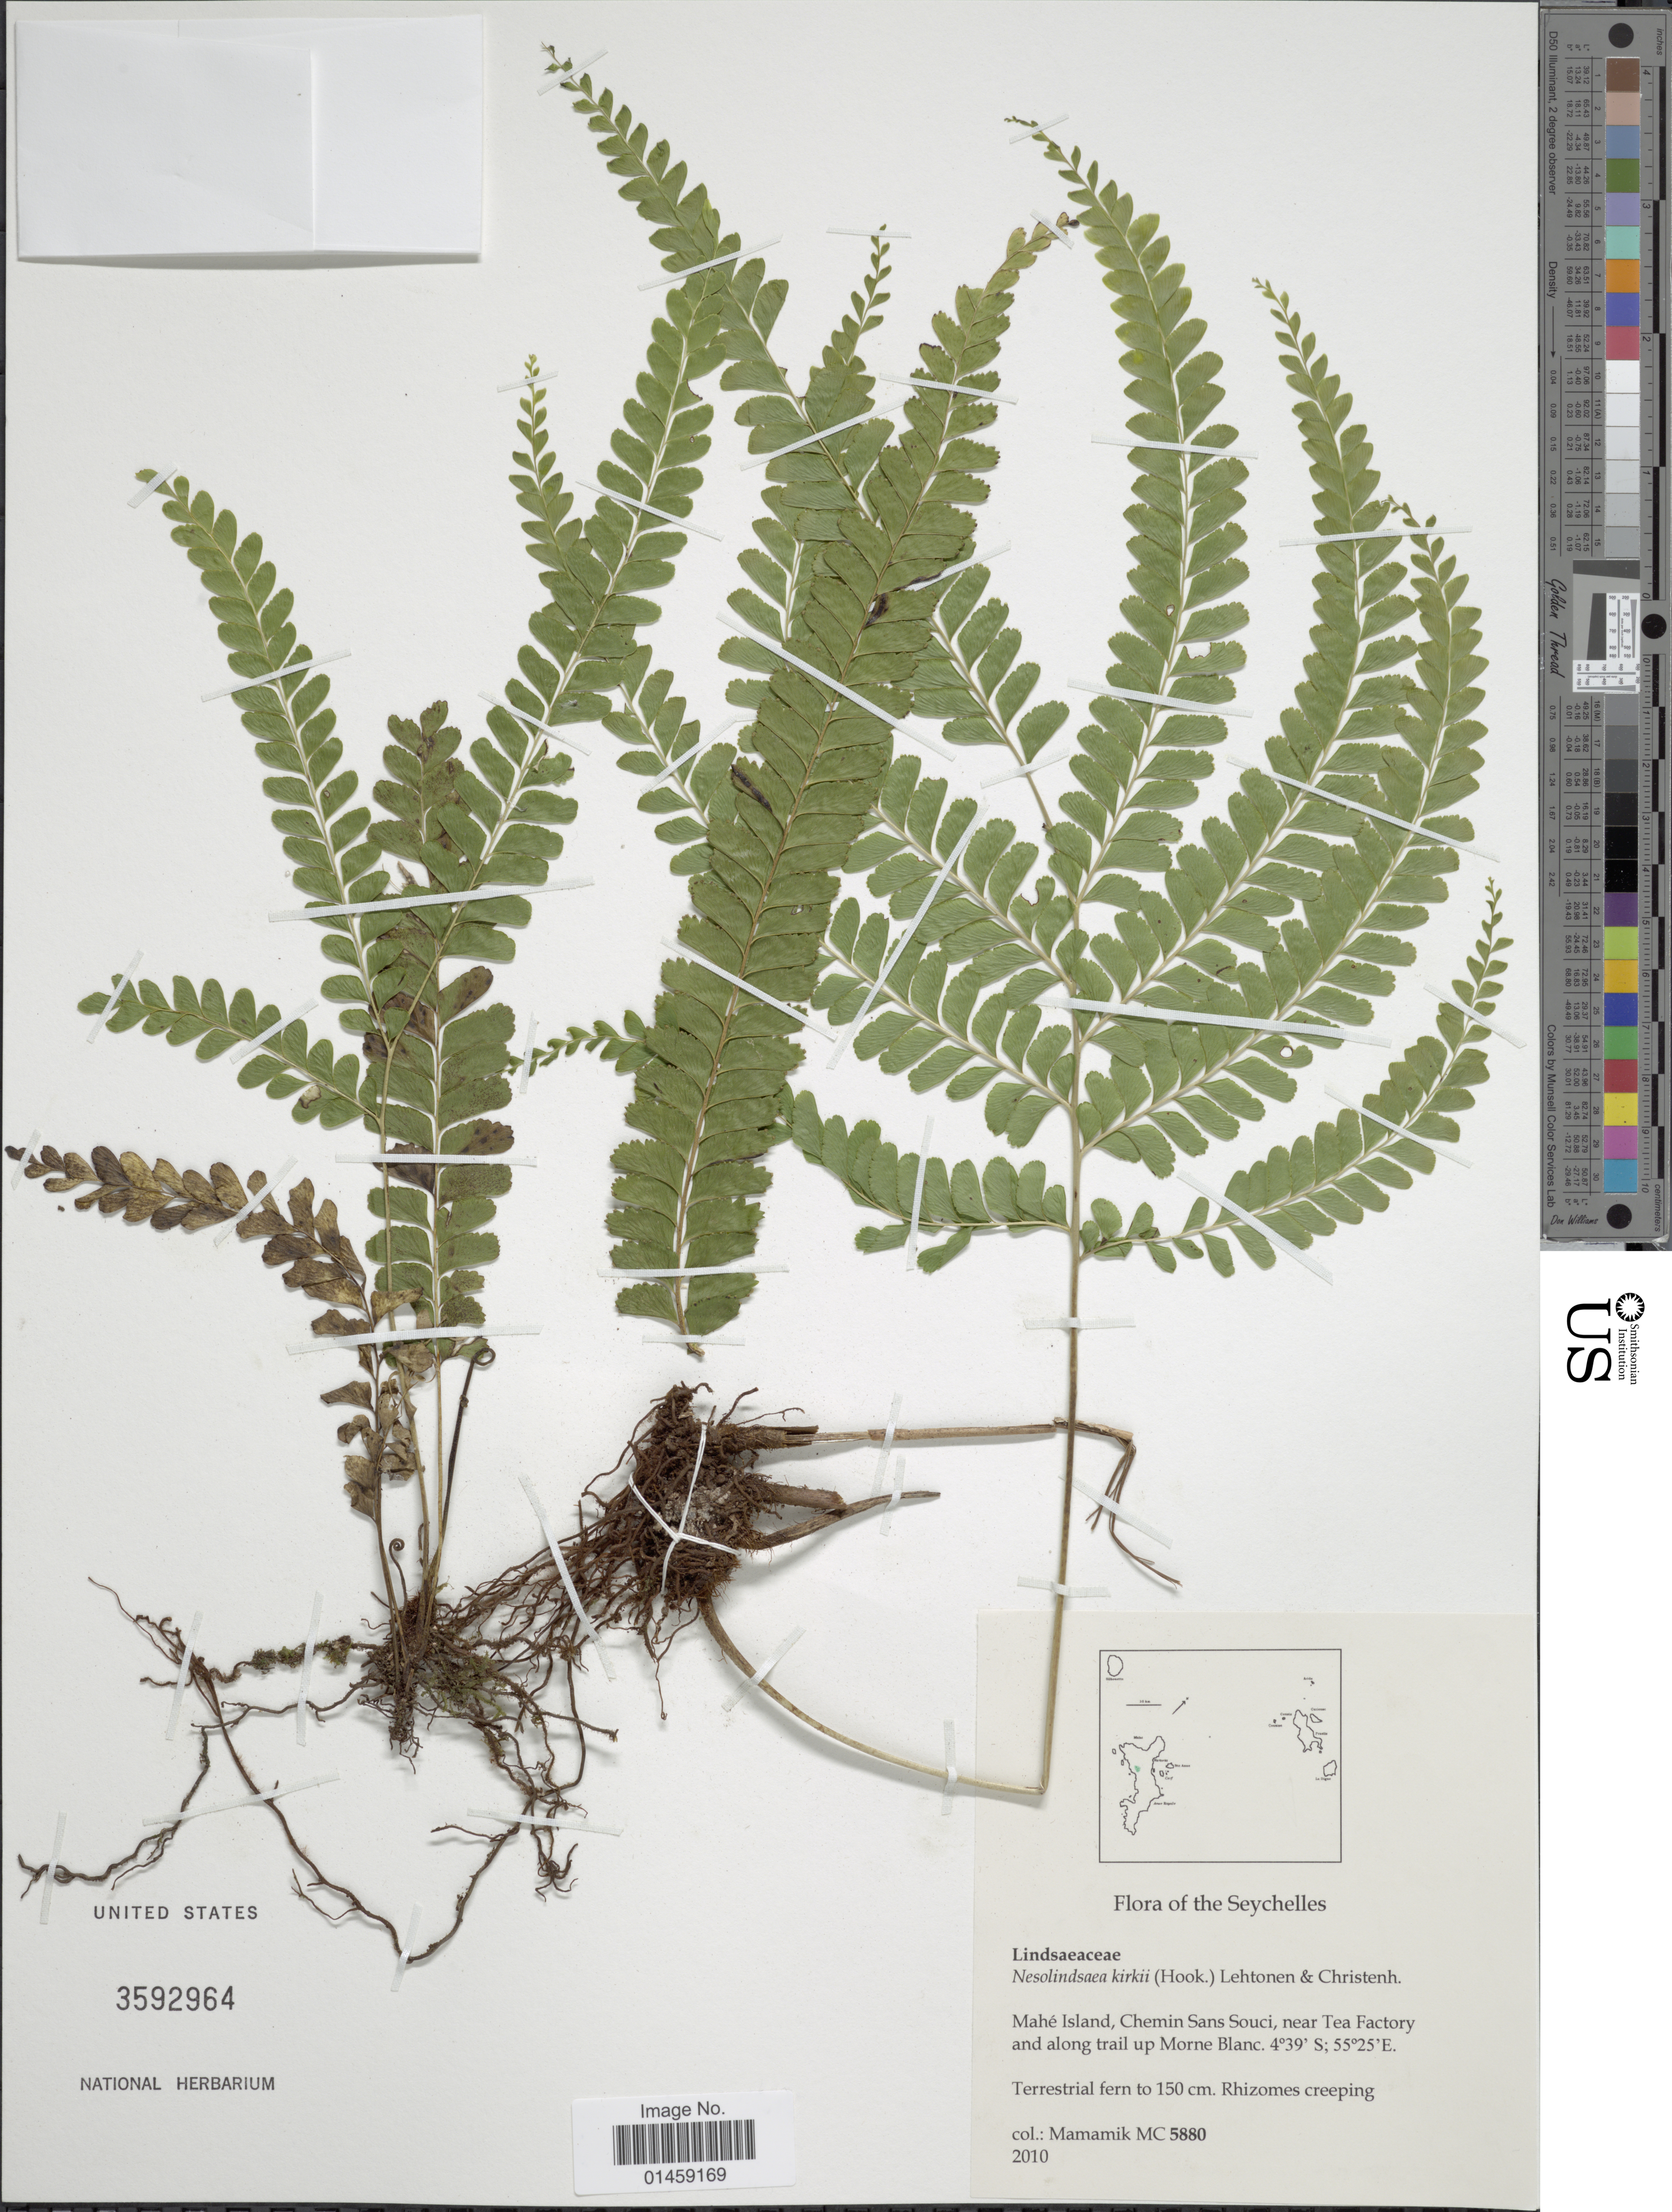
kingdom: Plantae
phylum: Tracheophyta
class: Polypodiopsida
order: Polypodiales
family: Lindsaeaceae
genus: Lindsaea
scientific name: Lindsaea kirkii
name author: Hook.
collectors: M. Mamamik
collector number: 5880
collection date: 2010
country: Seychelles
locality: Mahe Island, Chemin Sans Souci, near Tea Factory and along trail up Morne Blanc.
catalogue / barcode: US 3592964